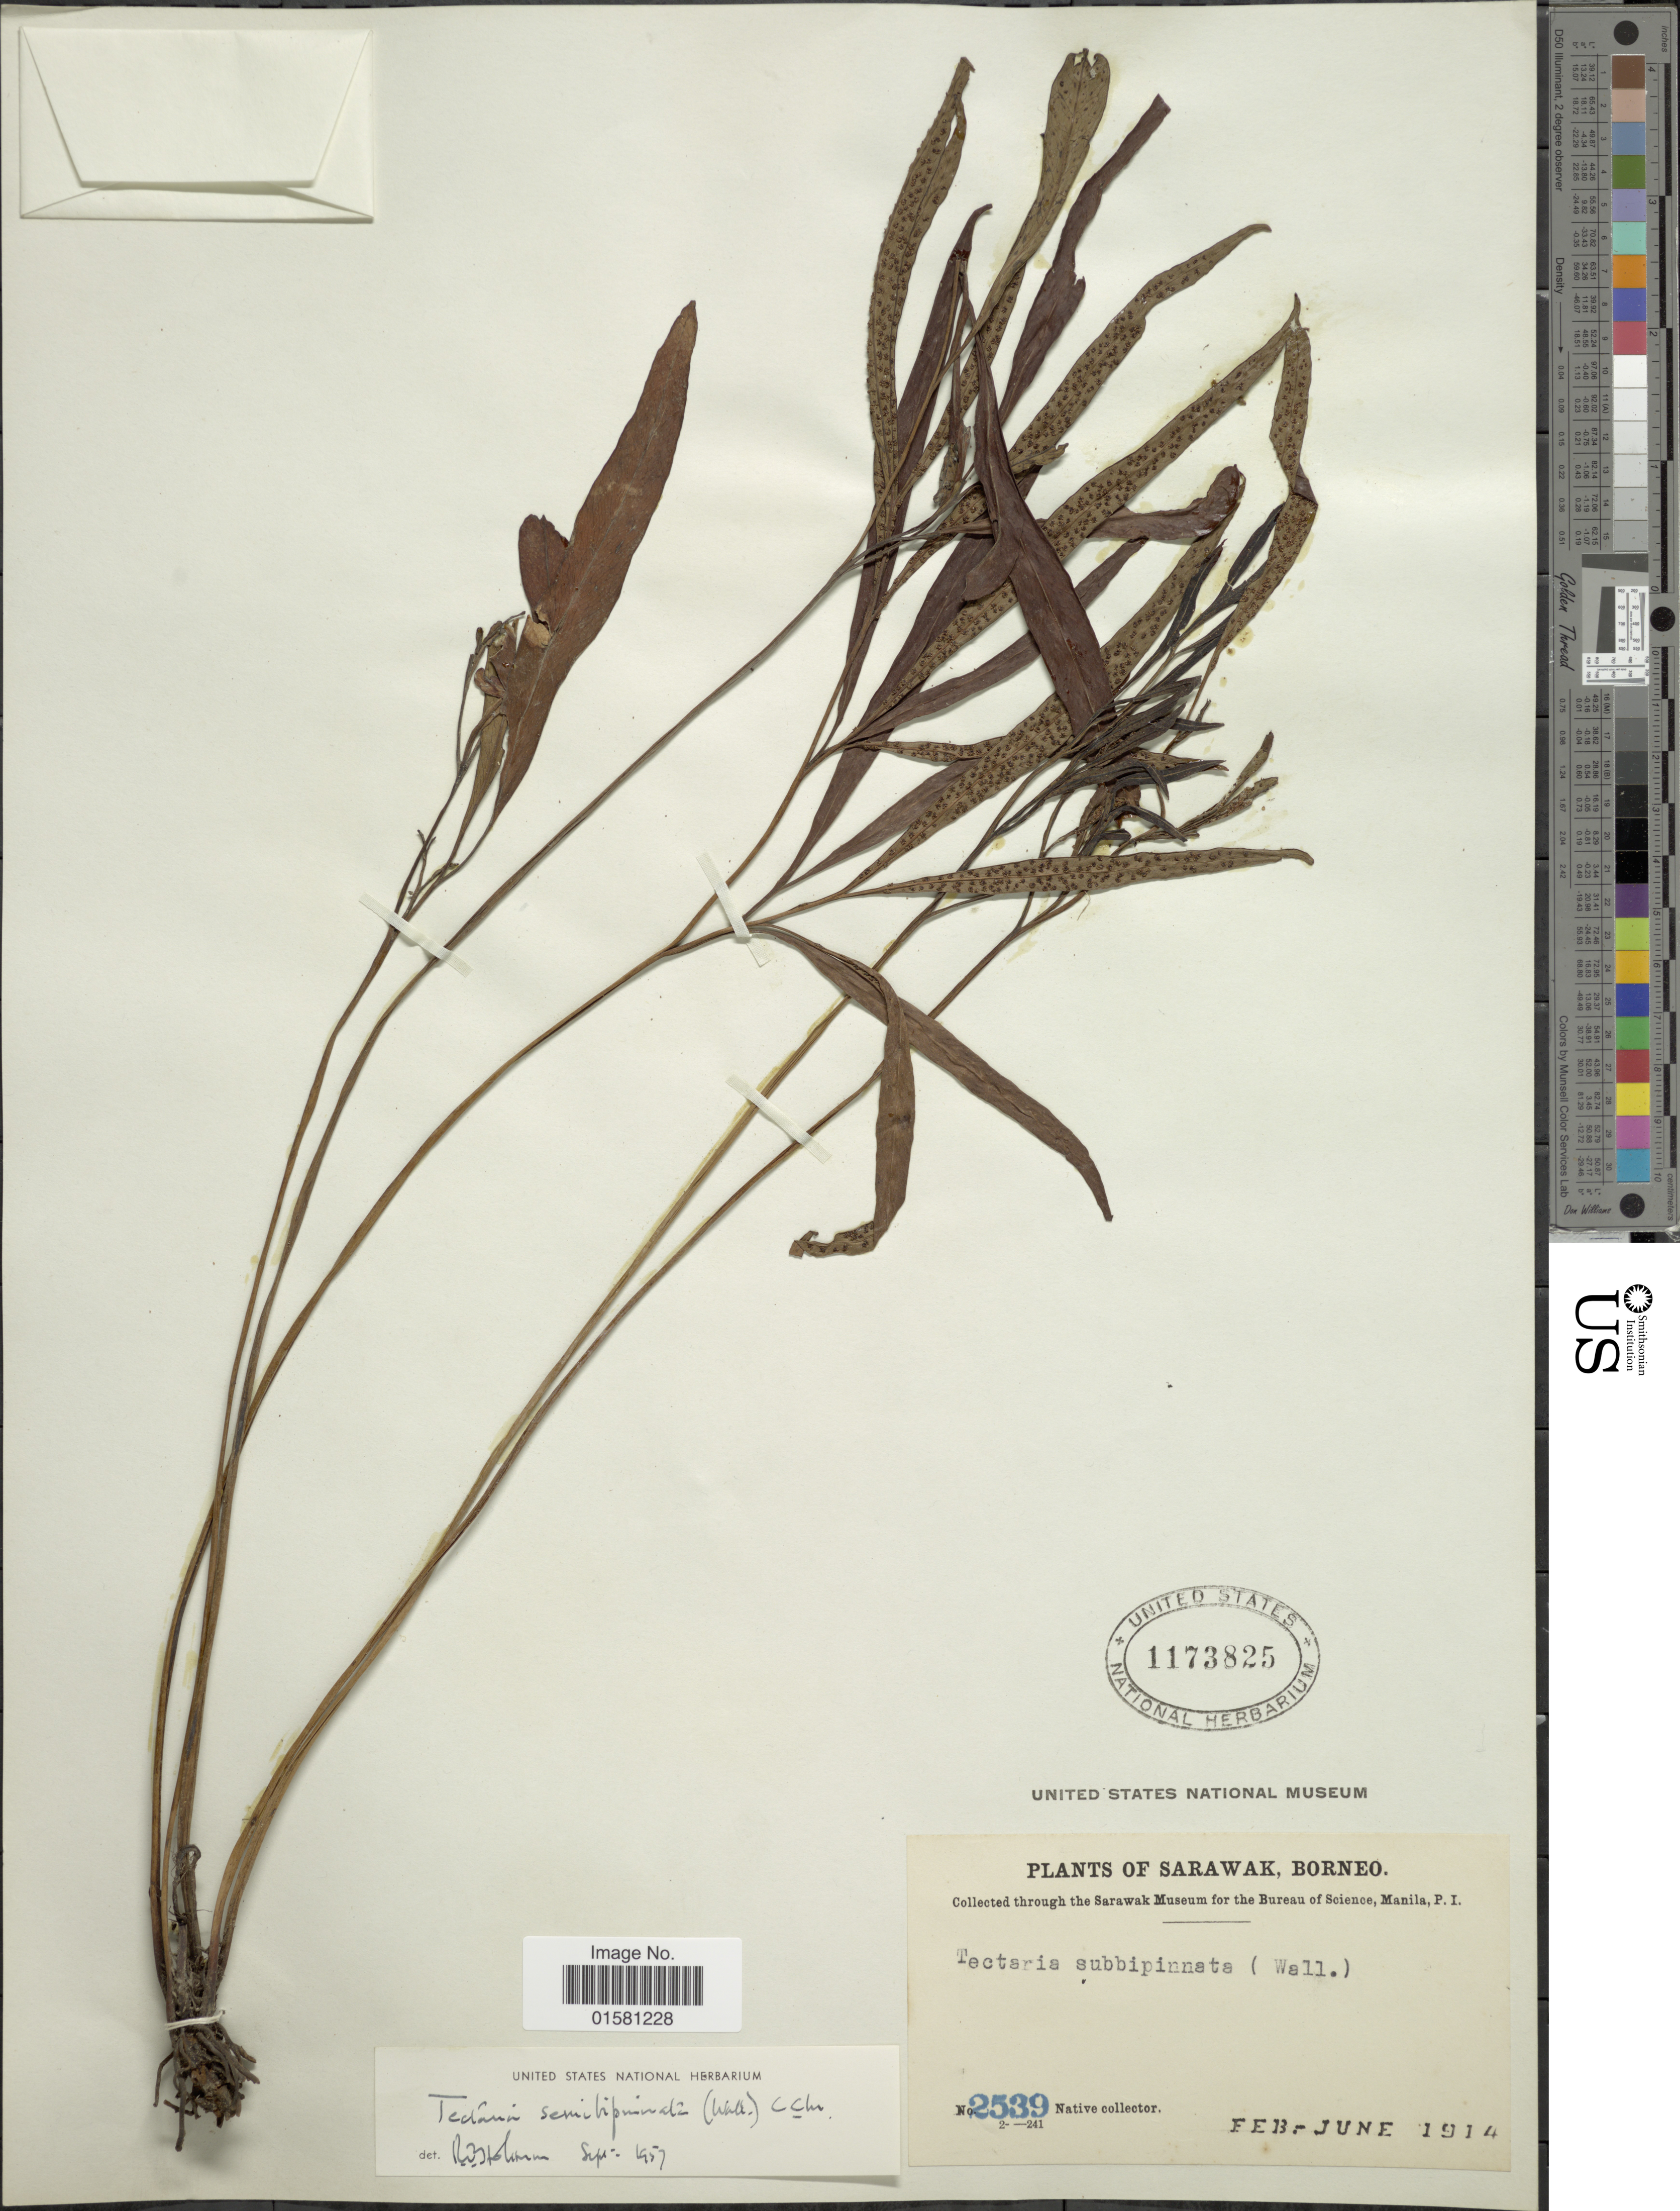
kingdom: Plantae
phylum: Tracheophyta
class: Polypodiopsida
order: Polypodiales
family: Tectariaceae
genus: Tectaria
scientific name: Tectaria semibipinnata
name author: (Hook.) Copel.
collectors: Native collector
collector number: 2539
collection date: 1914-02/1914-06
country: Malaysia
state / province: Sarawak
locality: Sarawak, Borneo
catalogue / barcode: US 1173825